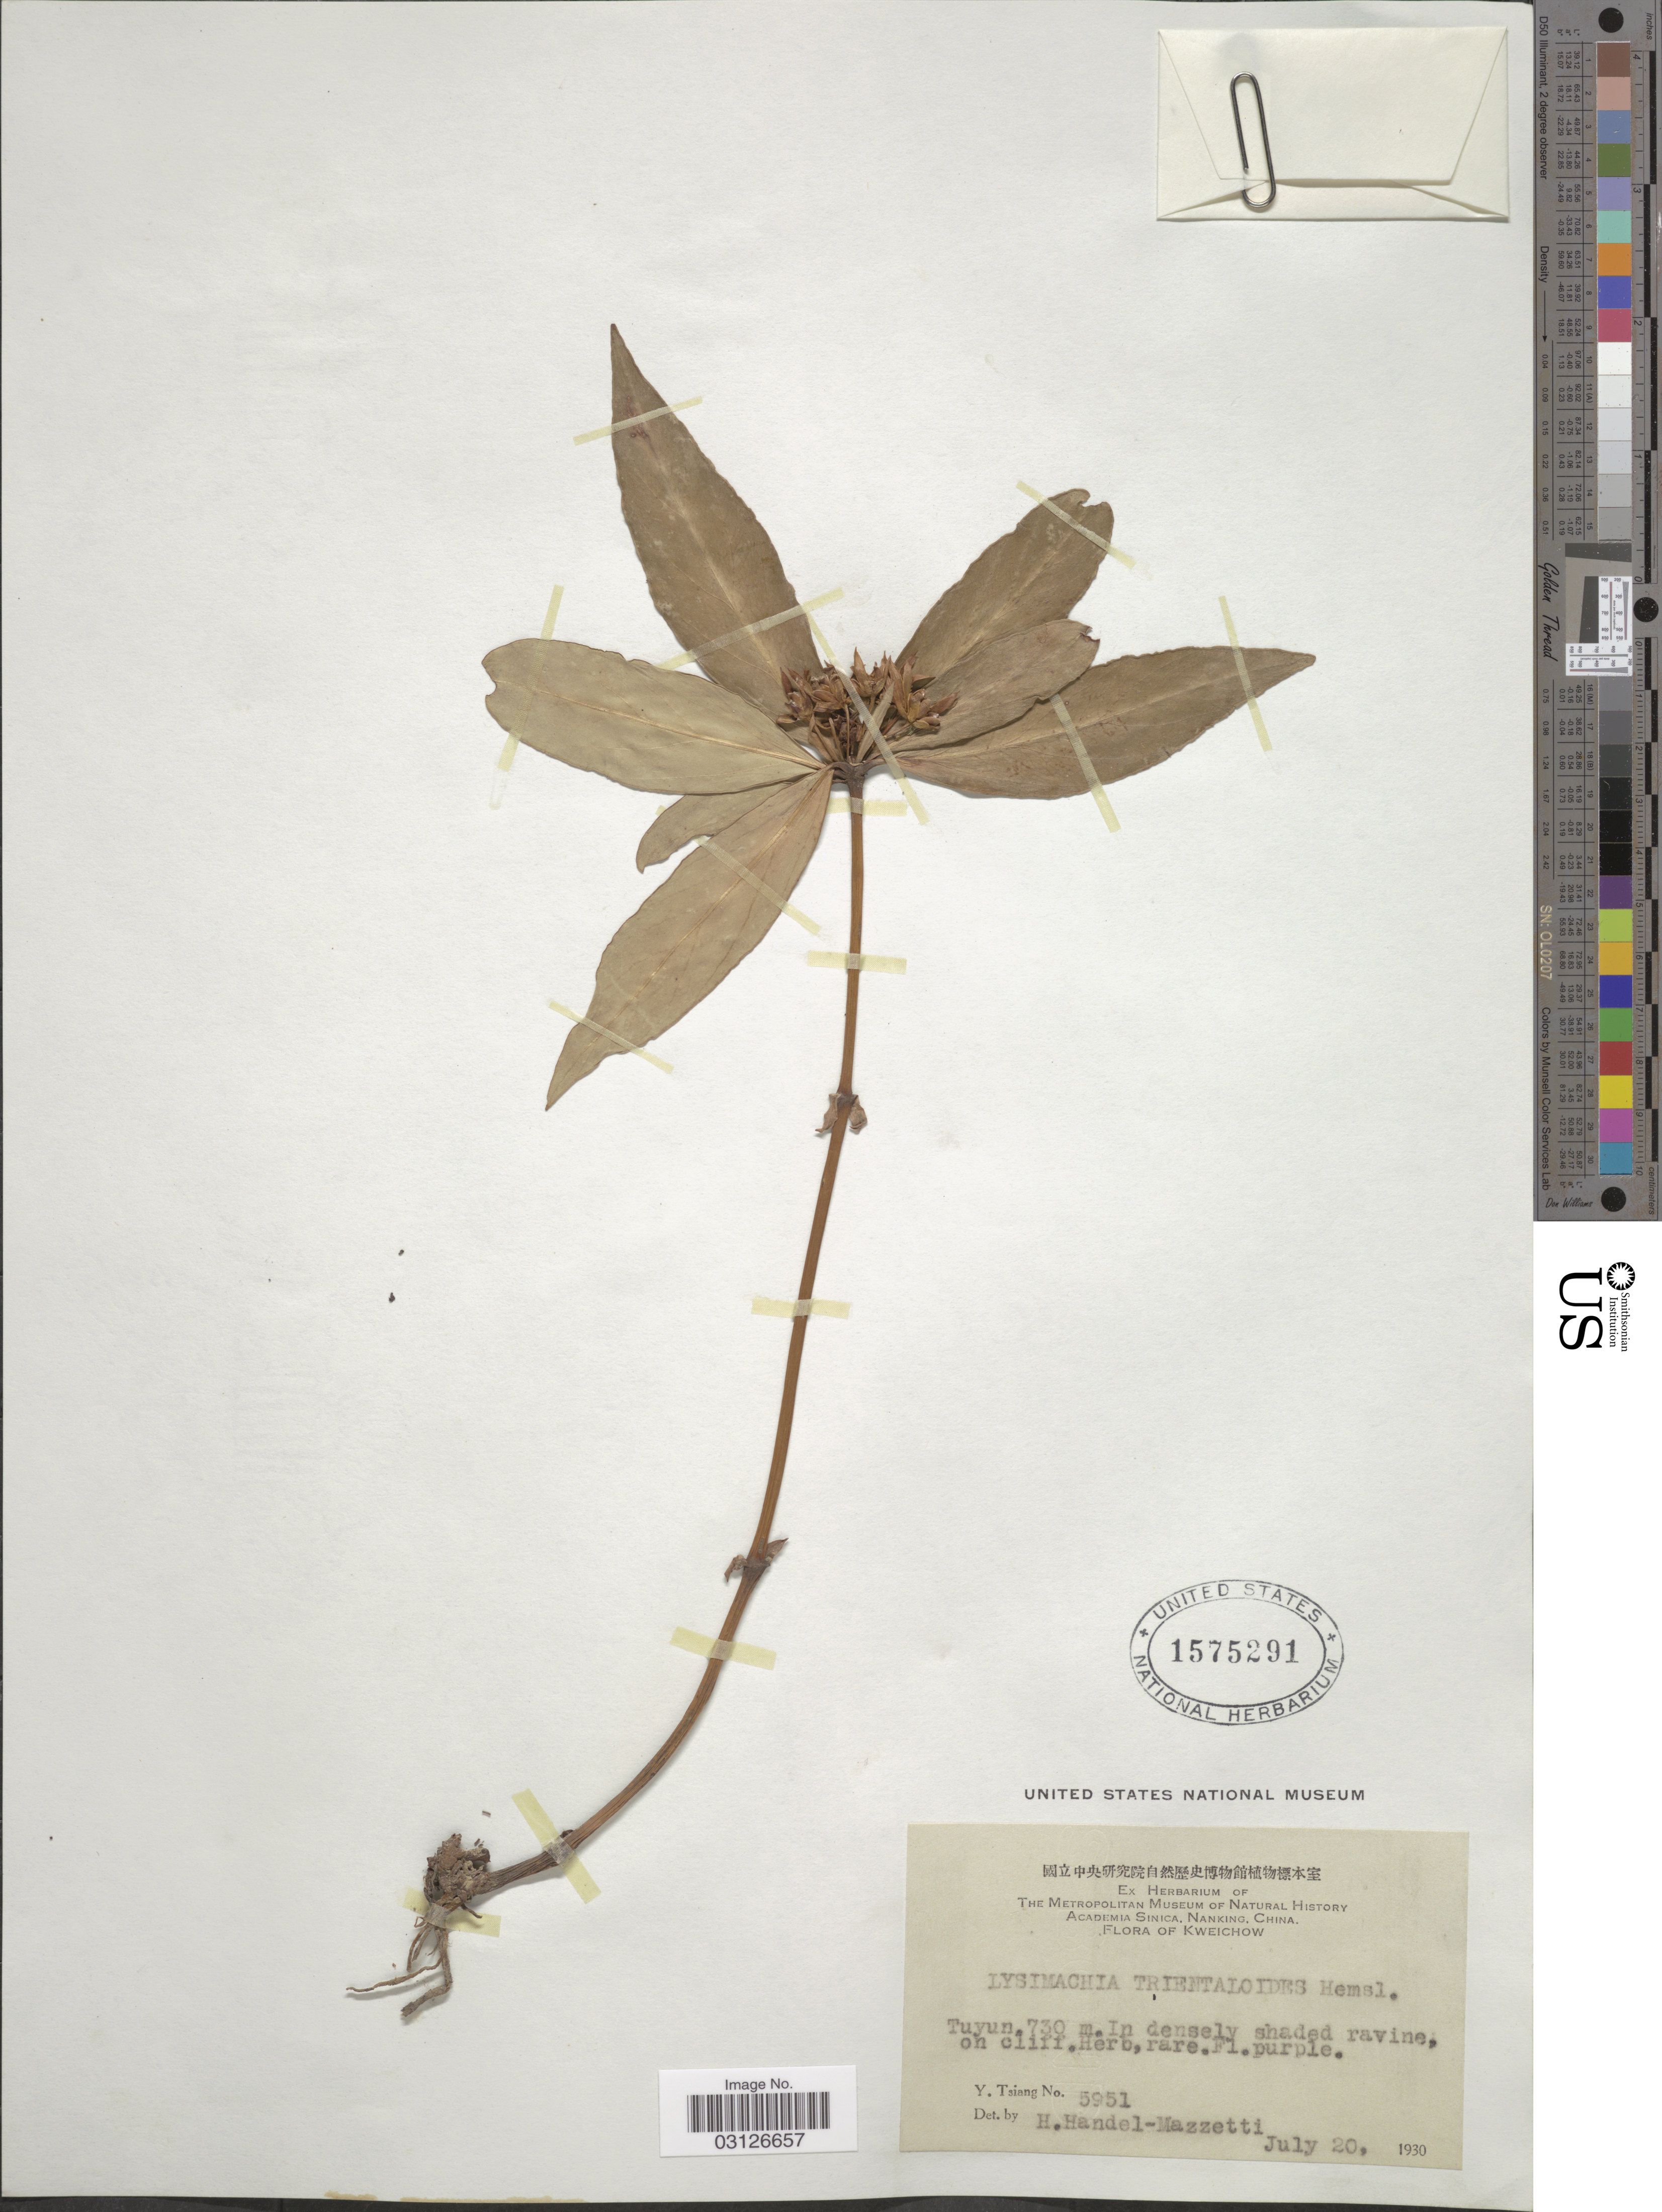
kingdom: Plantae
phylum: Tracheophyta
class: Magnoliopsida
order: Ericales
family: Primulaceae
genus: Lysimachia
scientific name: Lysimachia trientaloides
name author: Hemsl.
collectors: Y. Tsiang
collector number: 5951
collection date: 1930-07-20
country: China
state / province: Guizhou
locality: Kweichow. Tuyun.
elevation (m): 730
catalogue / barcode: US 1575291